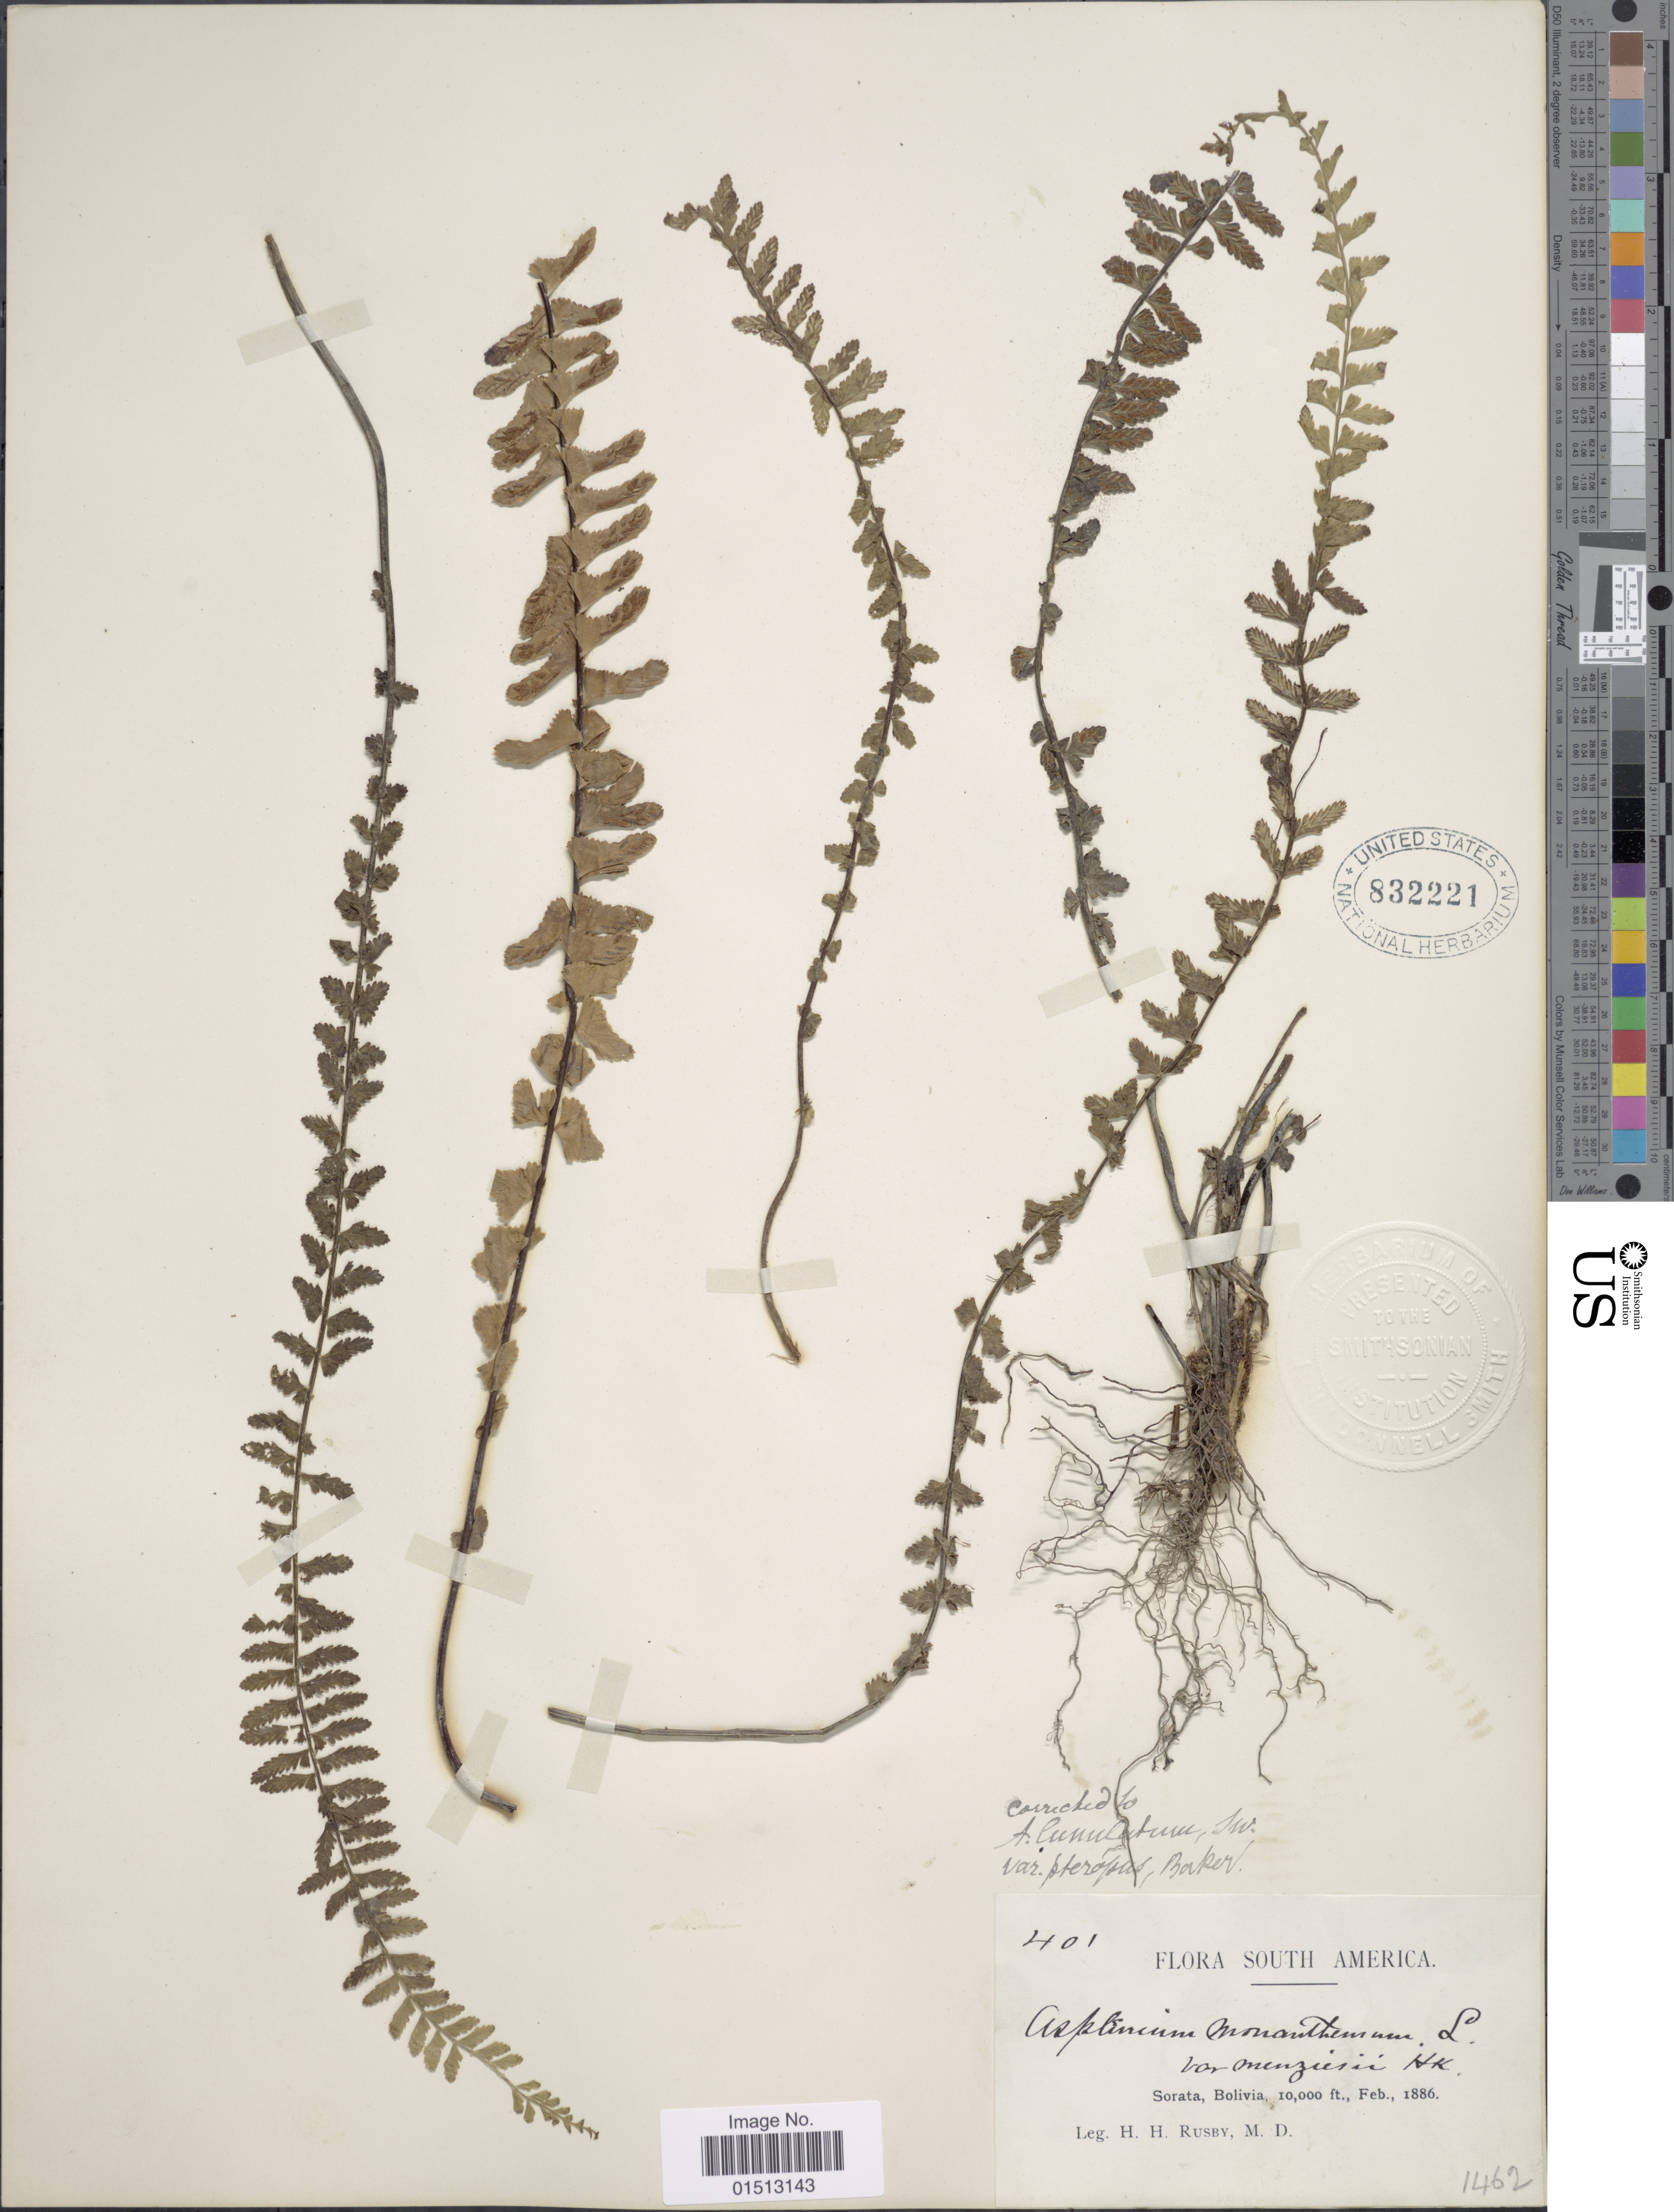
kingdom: Plantae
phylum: Tracheophyta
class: Polypodiopsida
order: Polypodiales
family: Aspleniaceae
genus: Asplenium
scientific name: Asplenium sessilifolium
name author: Desv.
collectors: H. H. Rusby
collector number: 401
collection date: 1886-02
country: Bolivia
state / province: La Páz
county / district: Larecaja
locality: Sorata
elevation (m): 3048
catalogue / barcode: US 832221